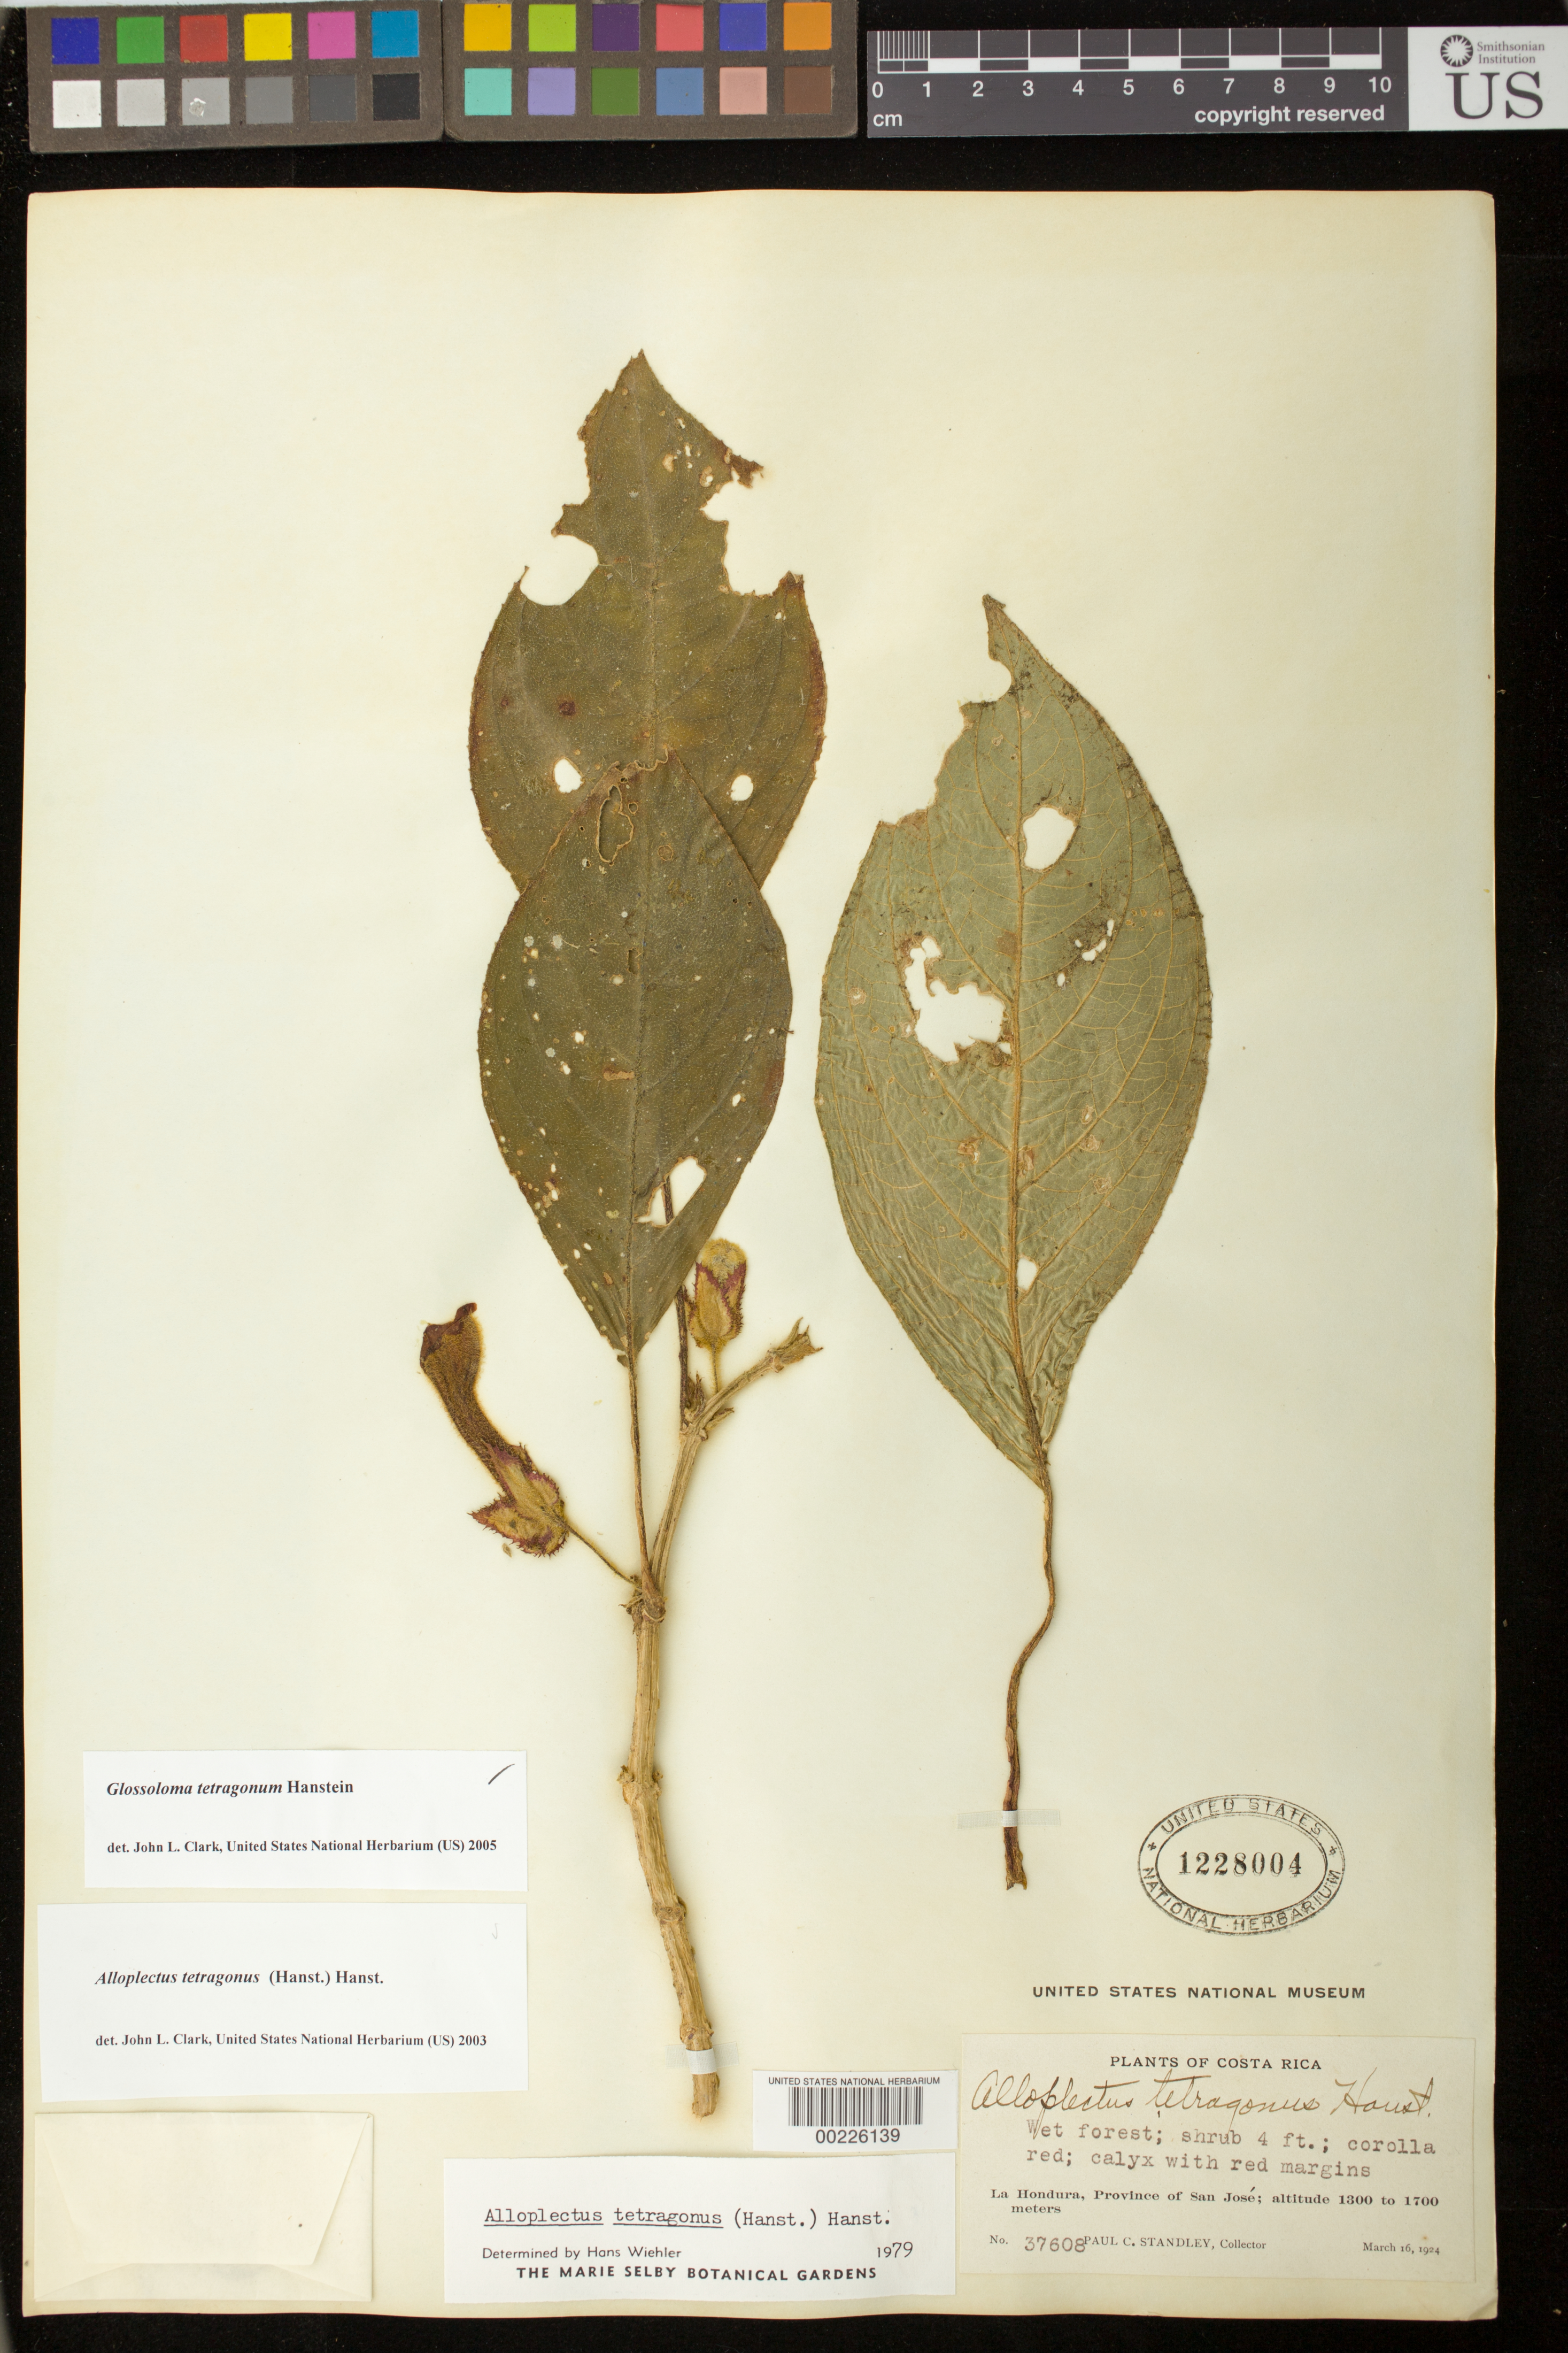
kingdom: Plantae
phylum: Tracheophyta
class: Magnoliopsida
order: Lamiales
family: Gesneriaceae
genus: Glossoloma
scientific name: Glossoloma tetragonum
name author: Hanst.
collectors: P. C. Standley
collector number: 37608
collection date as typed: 16 Mar 1924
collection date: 1924-03-16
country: Costa Rica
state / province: San José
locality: La Hondura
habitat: Wet forest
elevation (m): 1300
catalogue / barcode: US 1228004